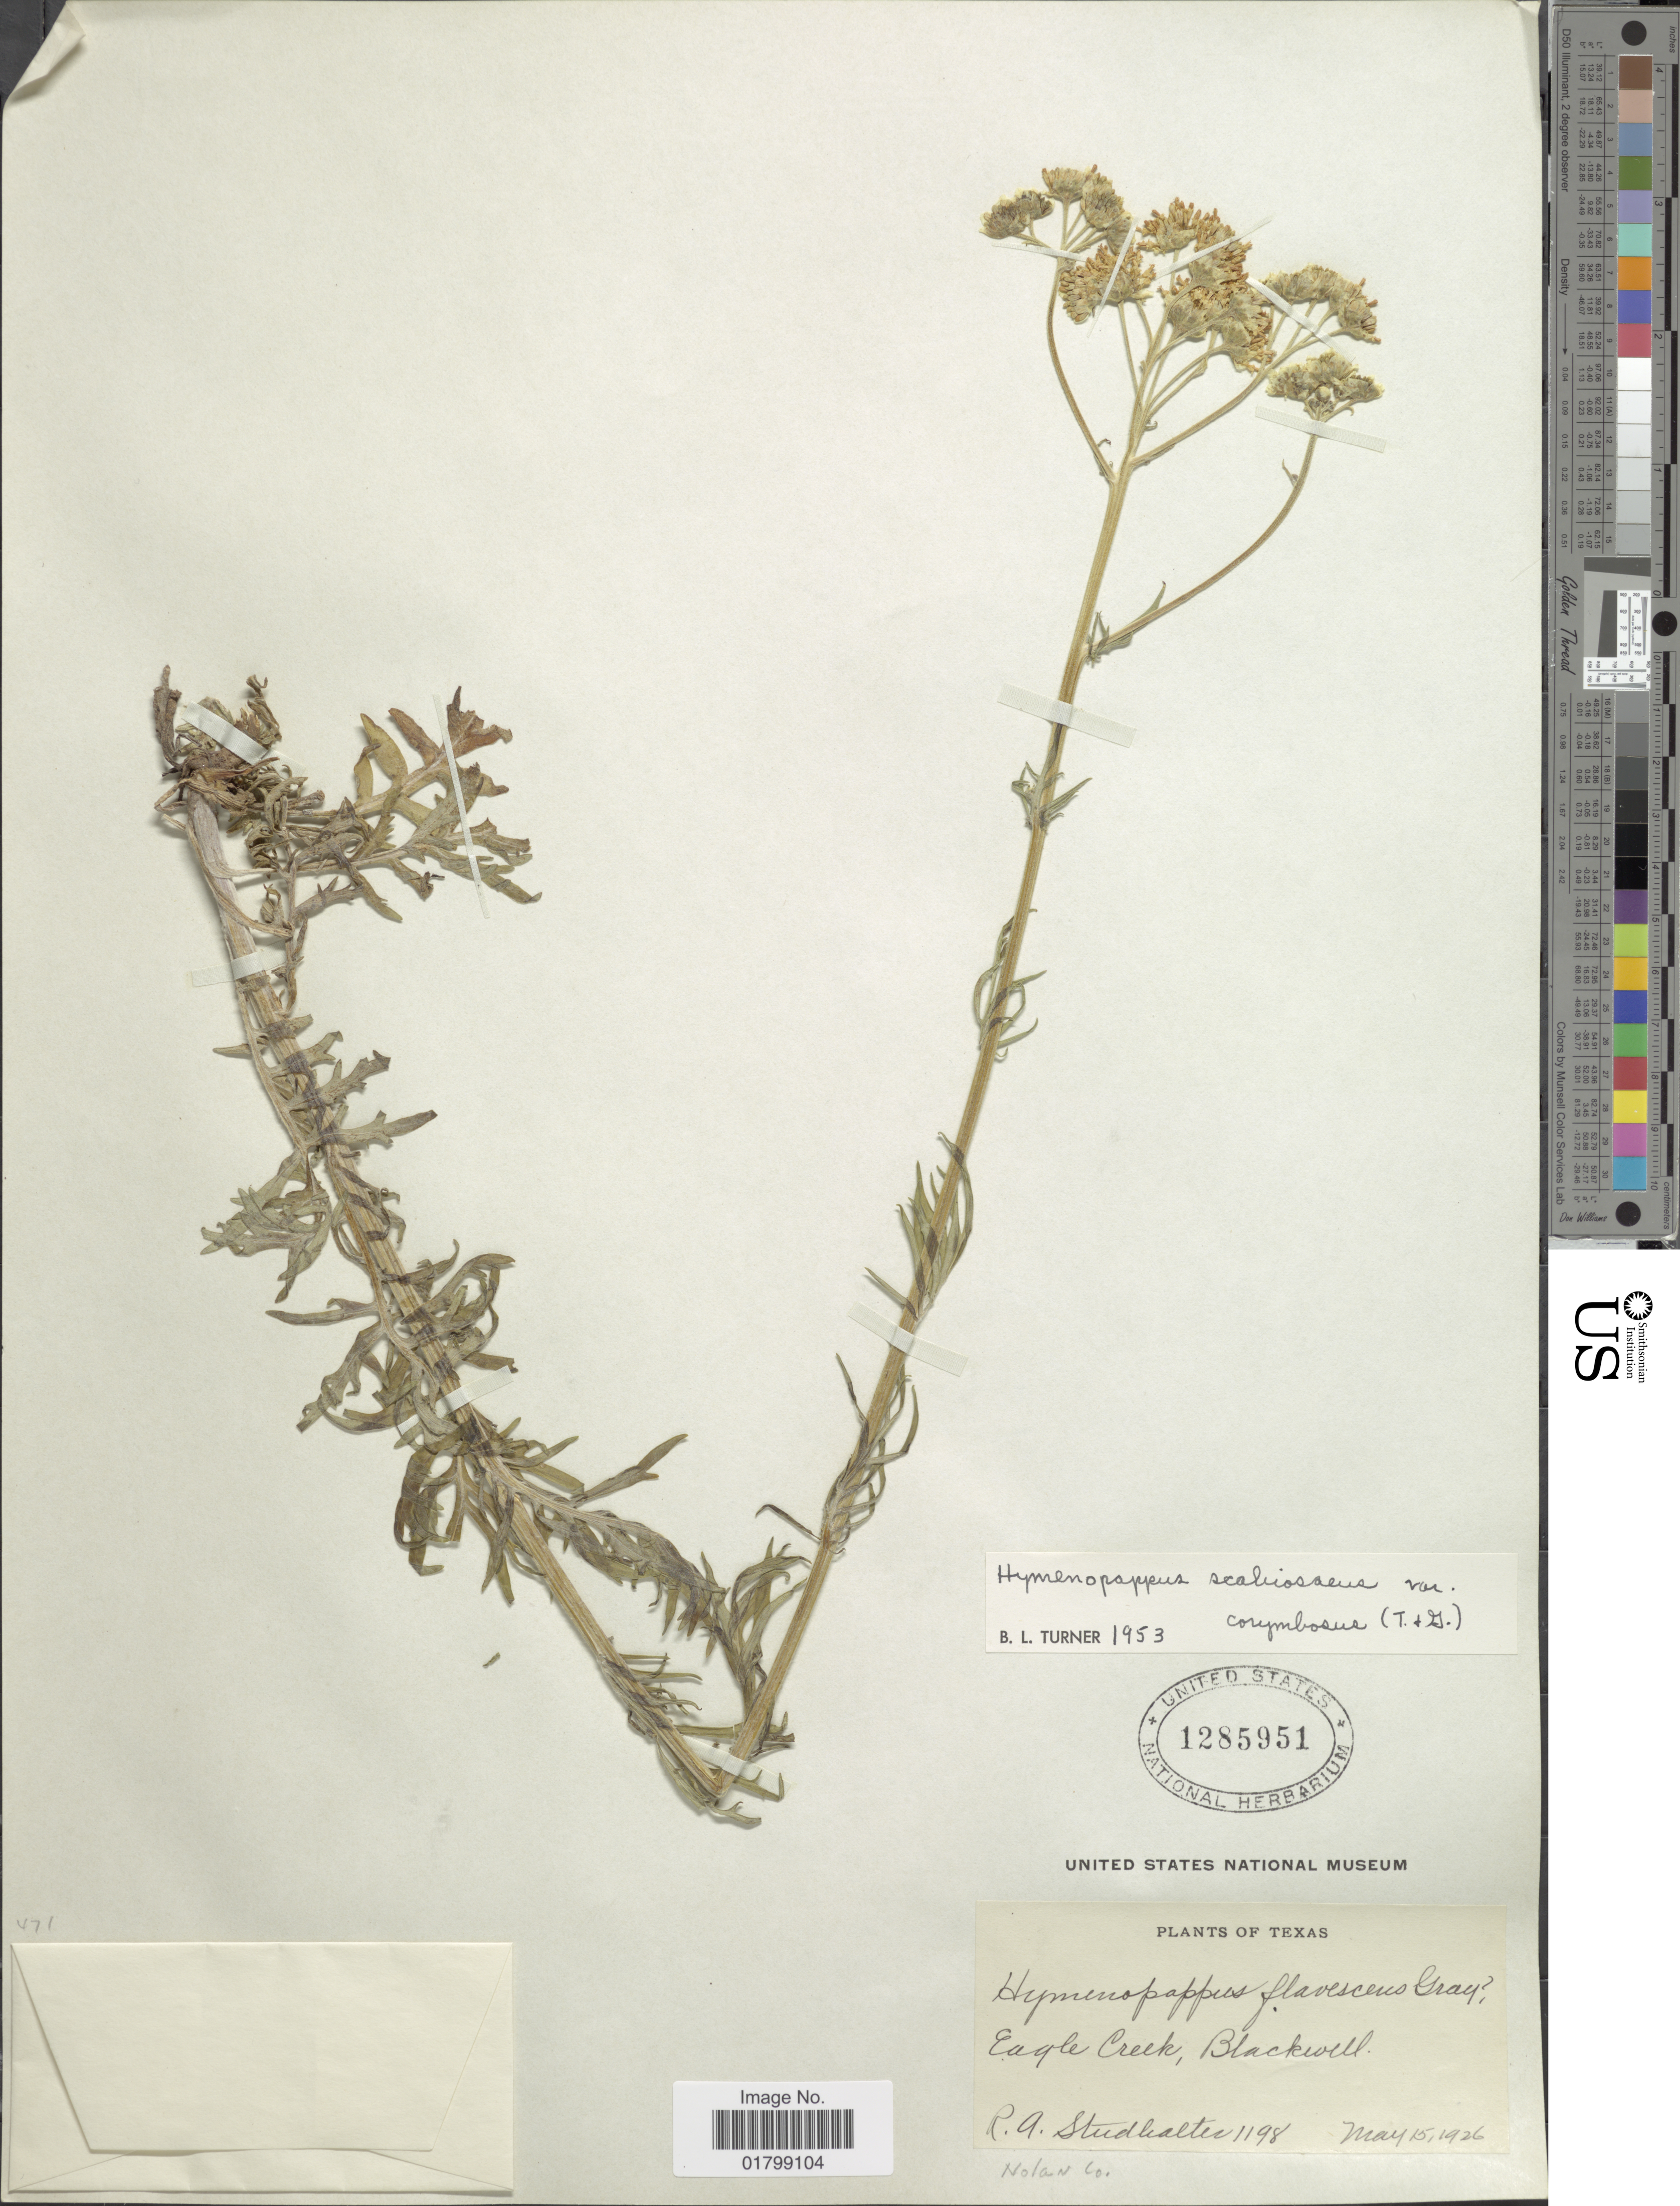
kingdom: Plantae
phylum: Tracheophyta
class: Magnoliopsida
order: Asterales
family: Asteraceae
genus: Hymenopappus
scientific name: Hymenopappus scabiosaeus var. corymbosus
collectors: R. Studhalter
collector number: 1198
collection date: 1926-05-15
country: United States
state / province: Texas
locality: Eagle Creek, Blackwell, Nolan Co.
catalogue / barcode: US 1285951